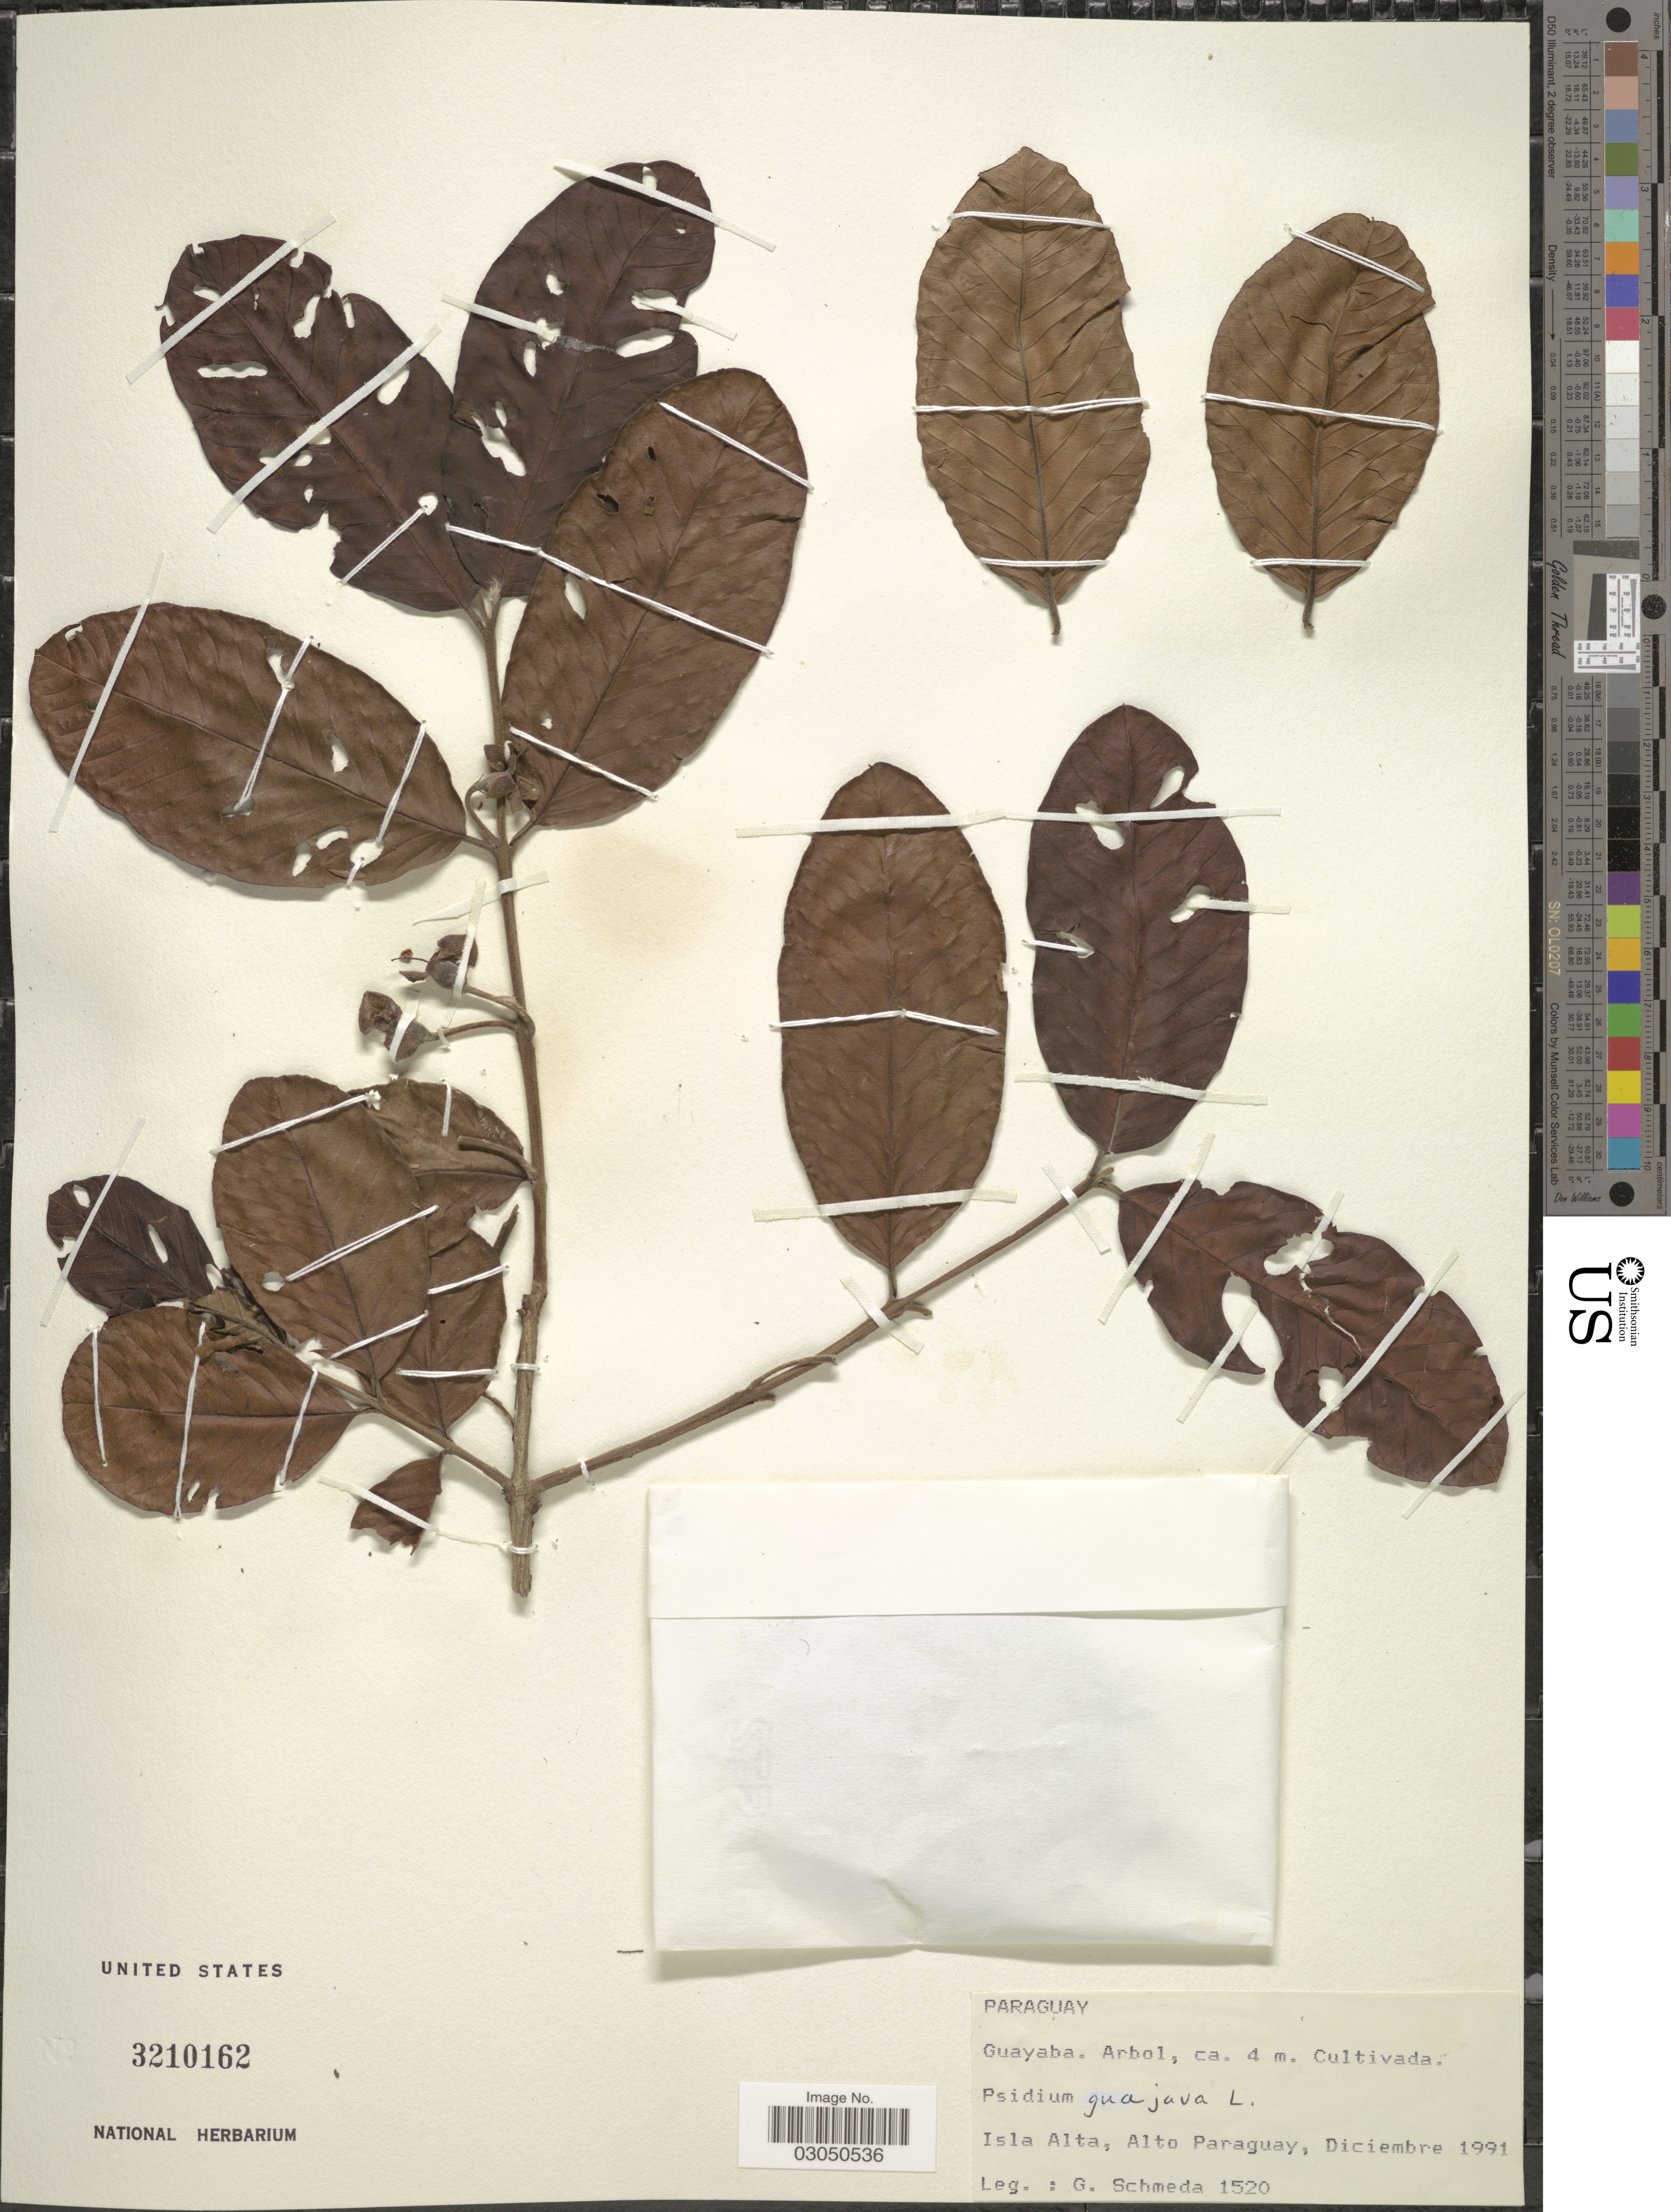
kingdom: Plantae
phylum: Tracheophyta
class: Magnoliopsida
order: Myrtales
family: Myrtaceae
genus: Psidium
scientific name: Psidium guajava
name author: L.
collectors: G. Schmeda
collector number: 1520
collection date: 1991-12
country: Paraguay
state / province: Alto Paraguay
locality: Isla Alta, Alto Paraguay.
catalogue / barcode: US 3210162